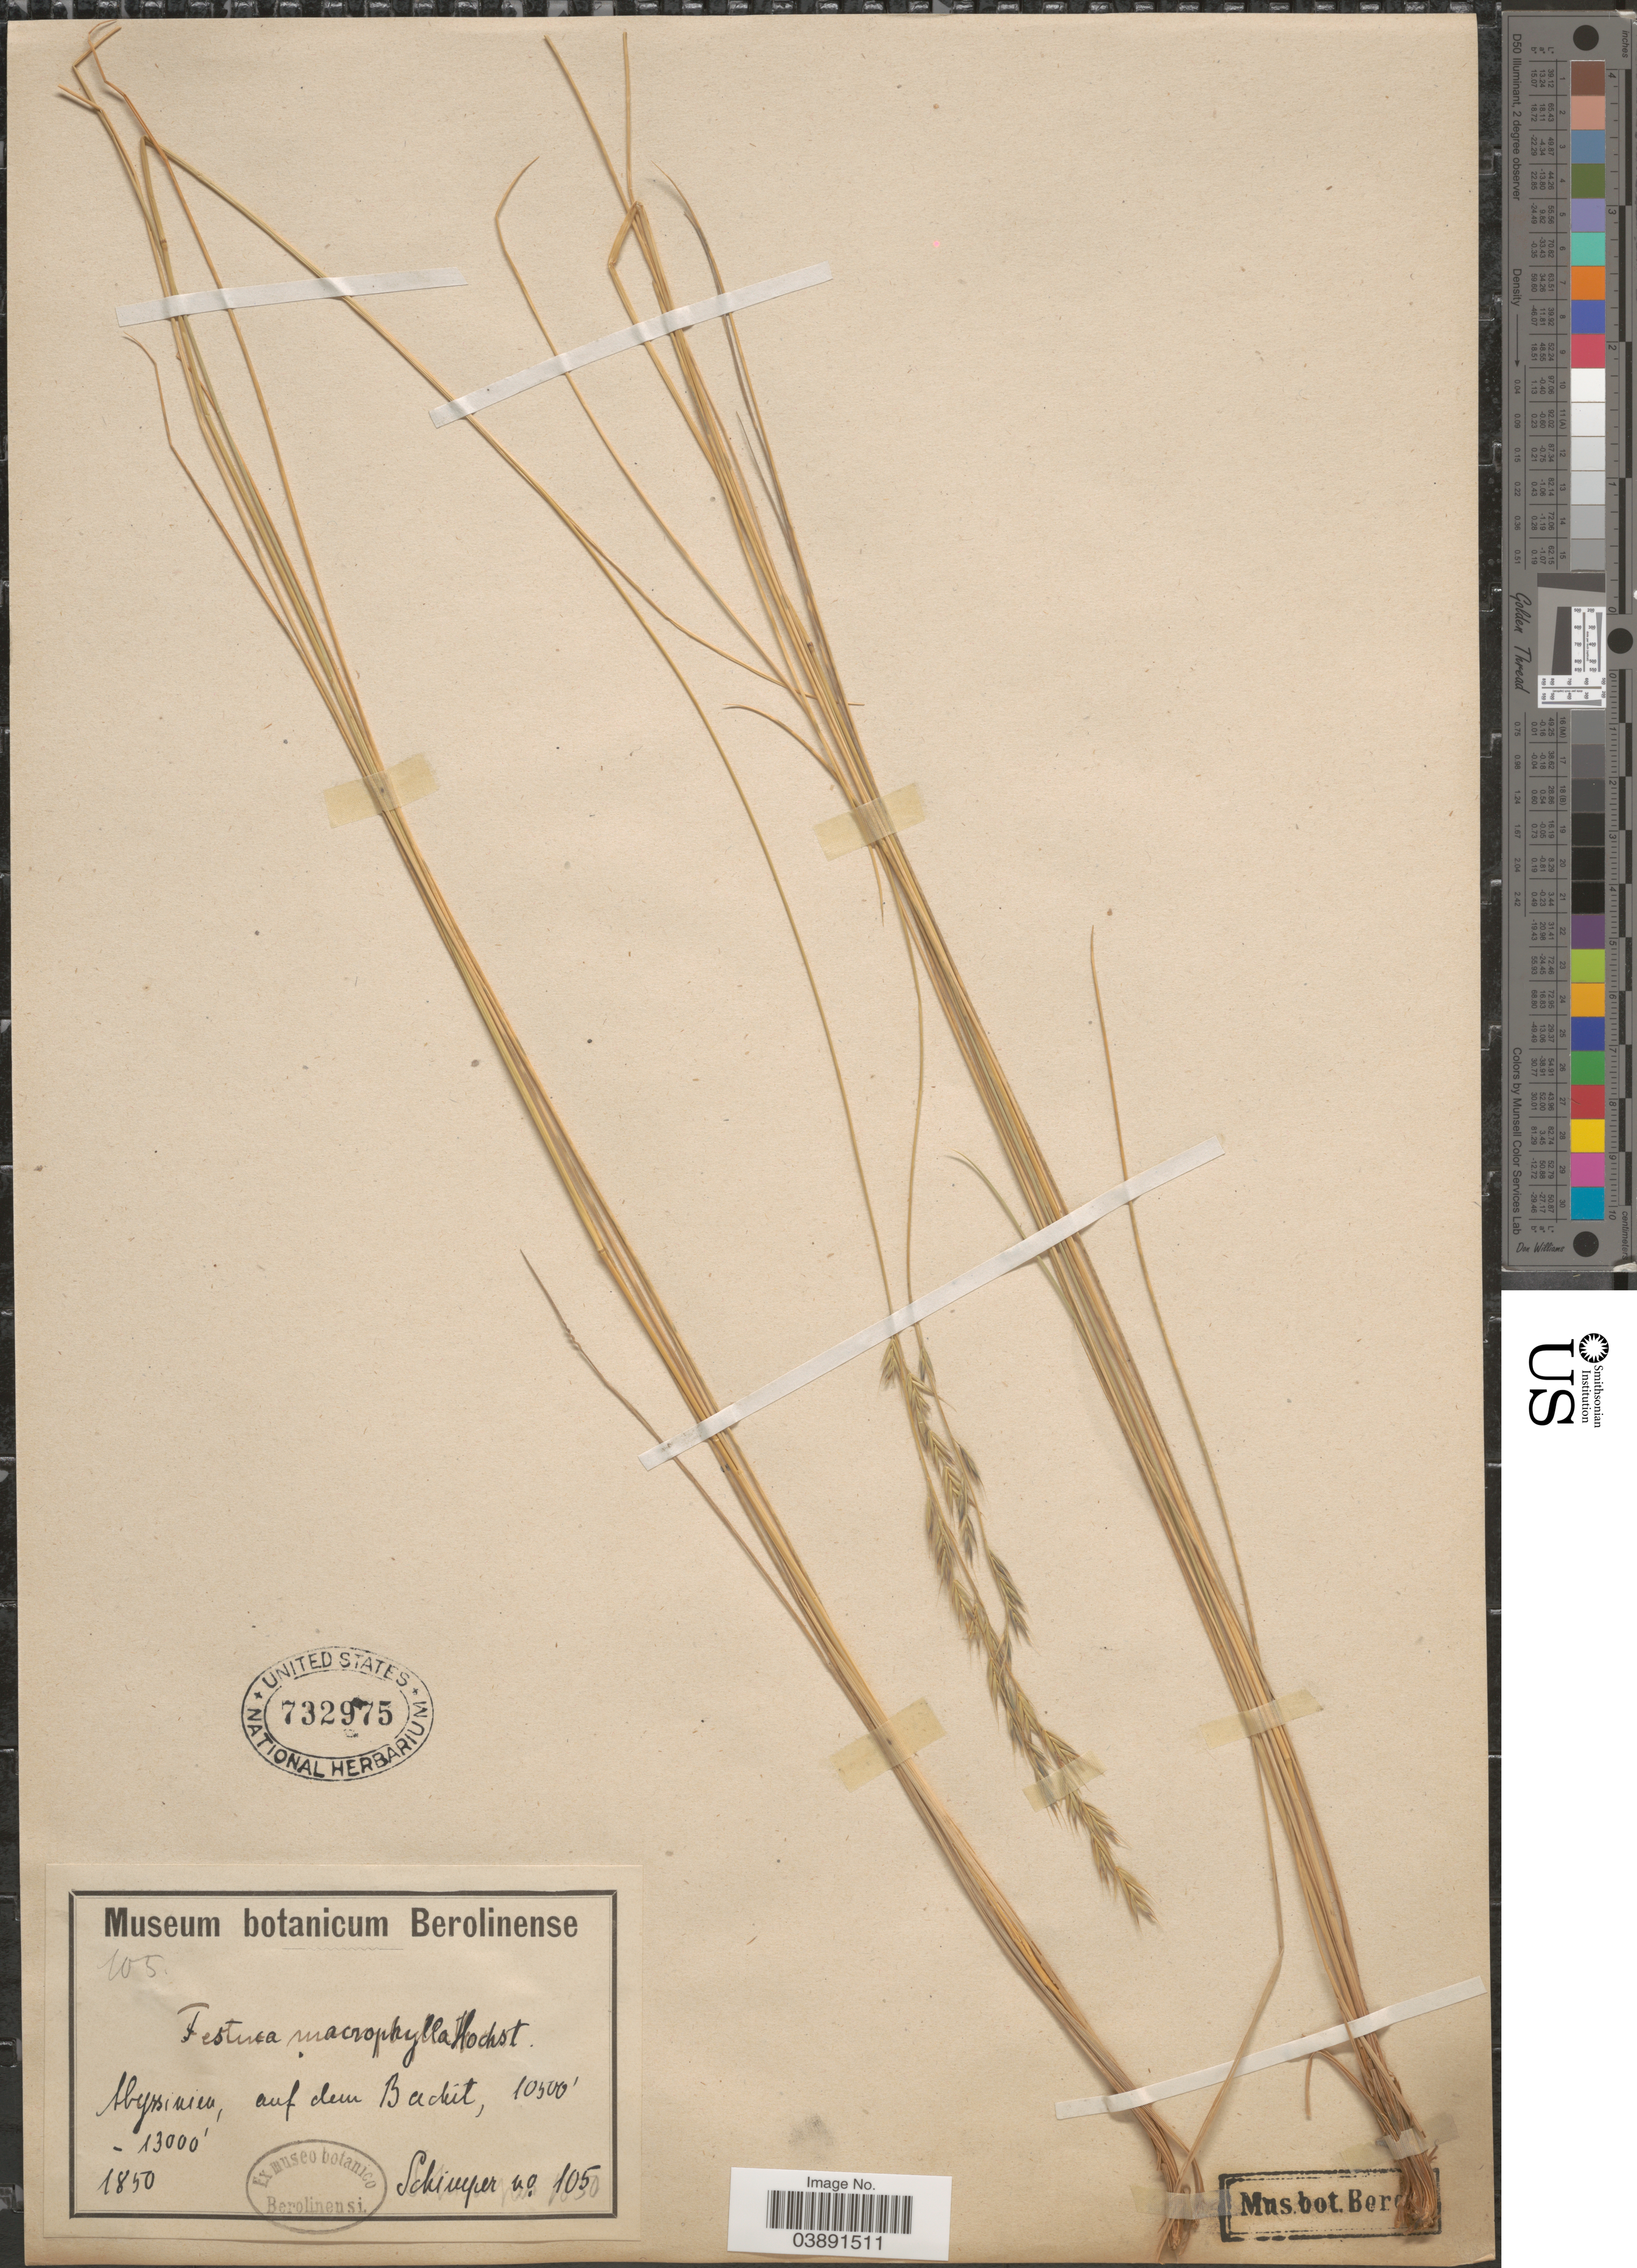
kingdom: Plantae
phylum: Tracheophyta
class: Liliopsida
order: Poales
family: Poaceae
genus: Festuca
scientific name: Festuca macrophylla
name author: Hochst. ex A. Rich.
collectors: -. Schimper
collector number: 105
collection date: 1850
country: Ethiopia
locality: Abyssinien, aŭf dem Bachit.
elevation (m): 3200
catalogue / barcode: US 732975